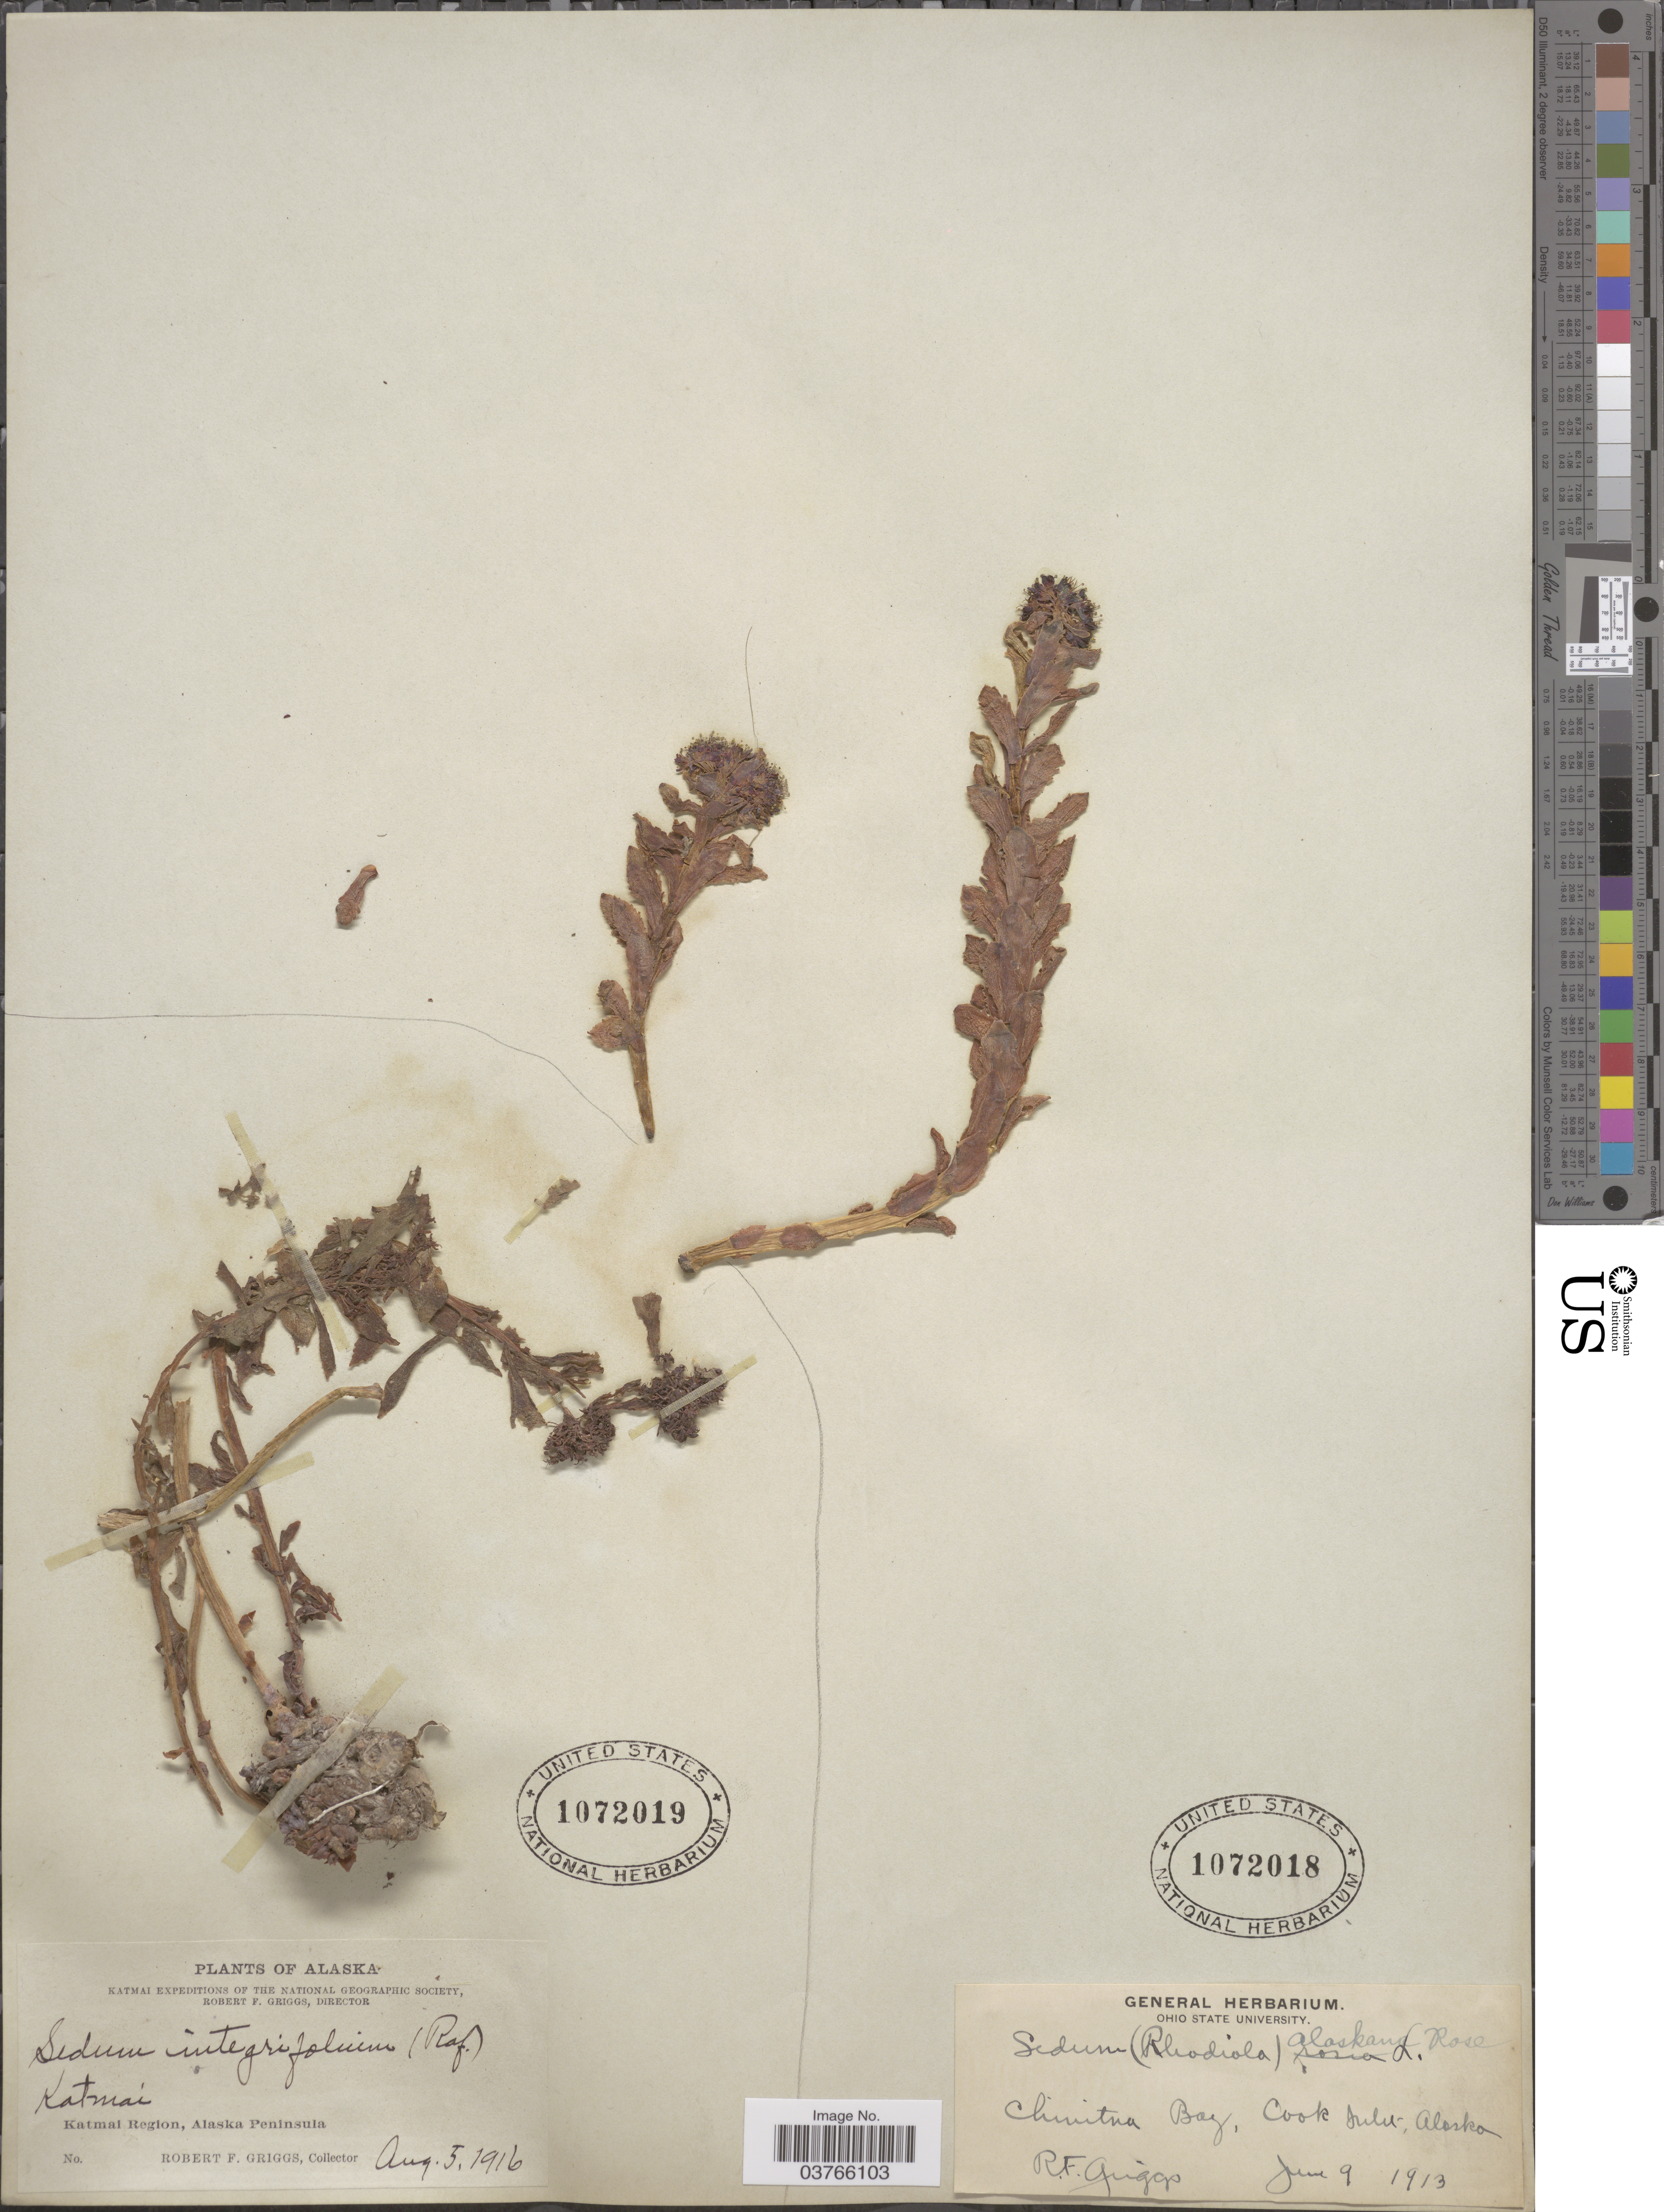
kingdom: Plantae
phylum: Tracheophyta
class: Magnoliopsida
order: Saxifragales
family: Crassulaceae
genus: Rhodiola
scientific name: Rhodiola integrifolia subsp. integrifolia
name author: Raf.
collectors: R. F. Griggs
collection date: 1916-08-05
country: United States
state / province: Alaska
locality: Katmai, Katmai Region, Alaska Peninsula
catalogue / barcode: US 1072019-2